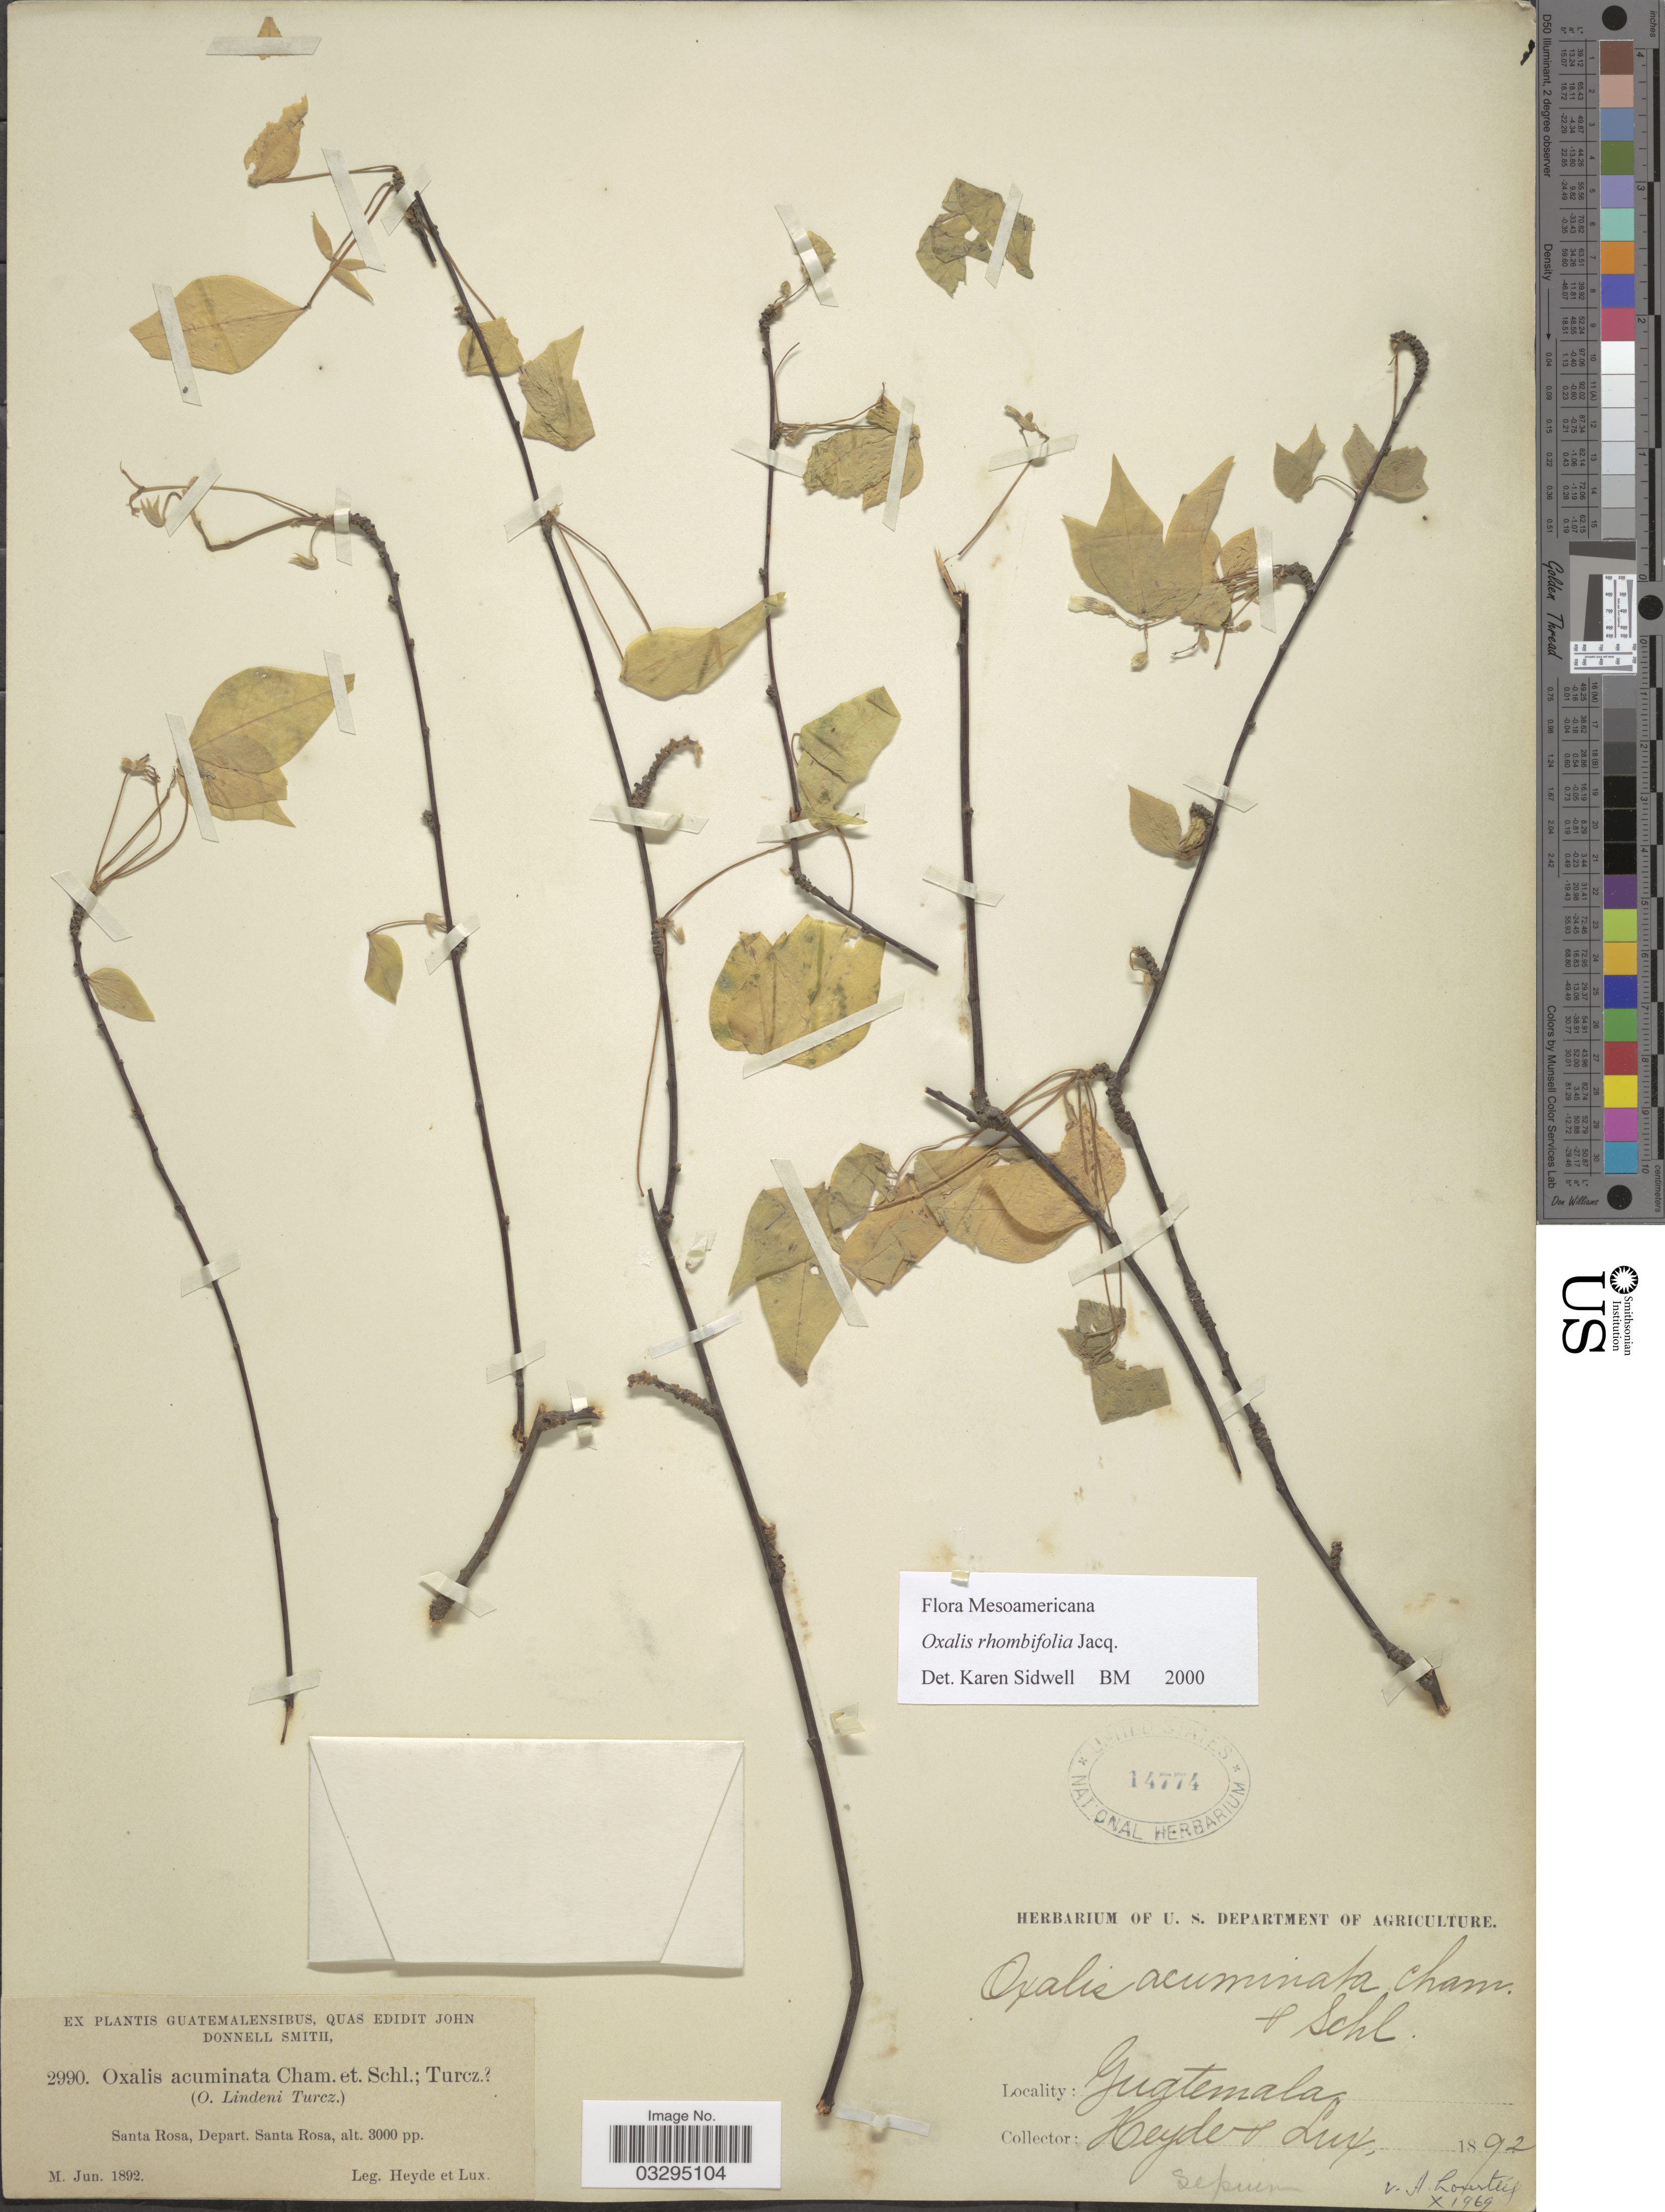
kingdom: Plantae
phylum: Tracheophyta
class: Magnoliopsida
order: Oxalidales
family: Oxalidaceae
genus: Oxalis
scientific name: Oxalis rhombifolia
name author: Jacq.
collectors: Heyde & Lux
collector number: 2990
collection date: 1892-06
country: Guatemala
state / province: Santa Rosa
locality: Santa Rosa, Depart. Santa Rosa.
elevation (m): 914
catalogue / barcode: US 14774